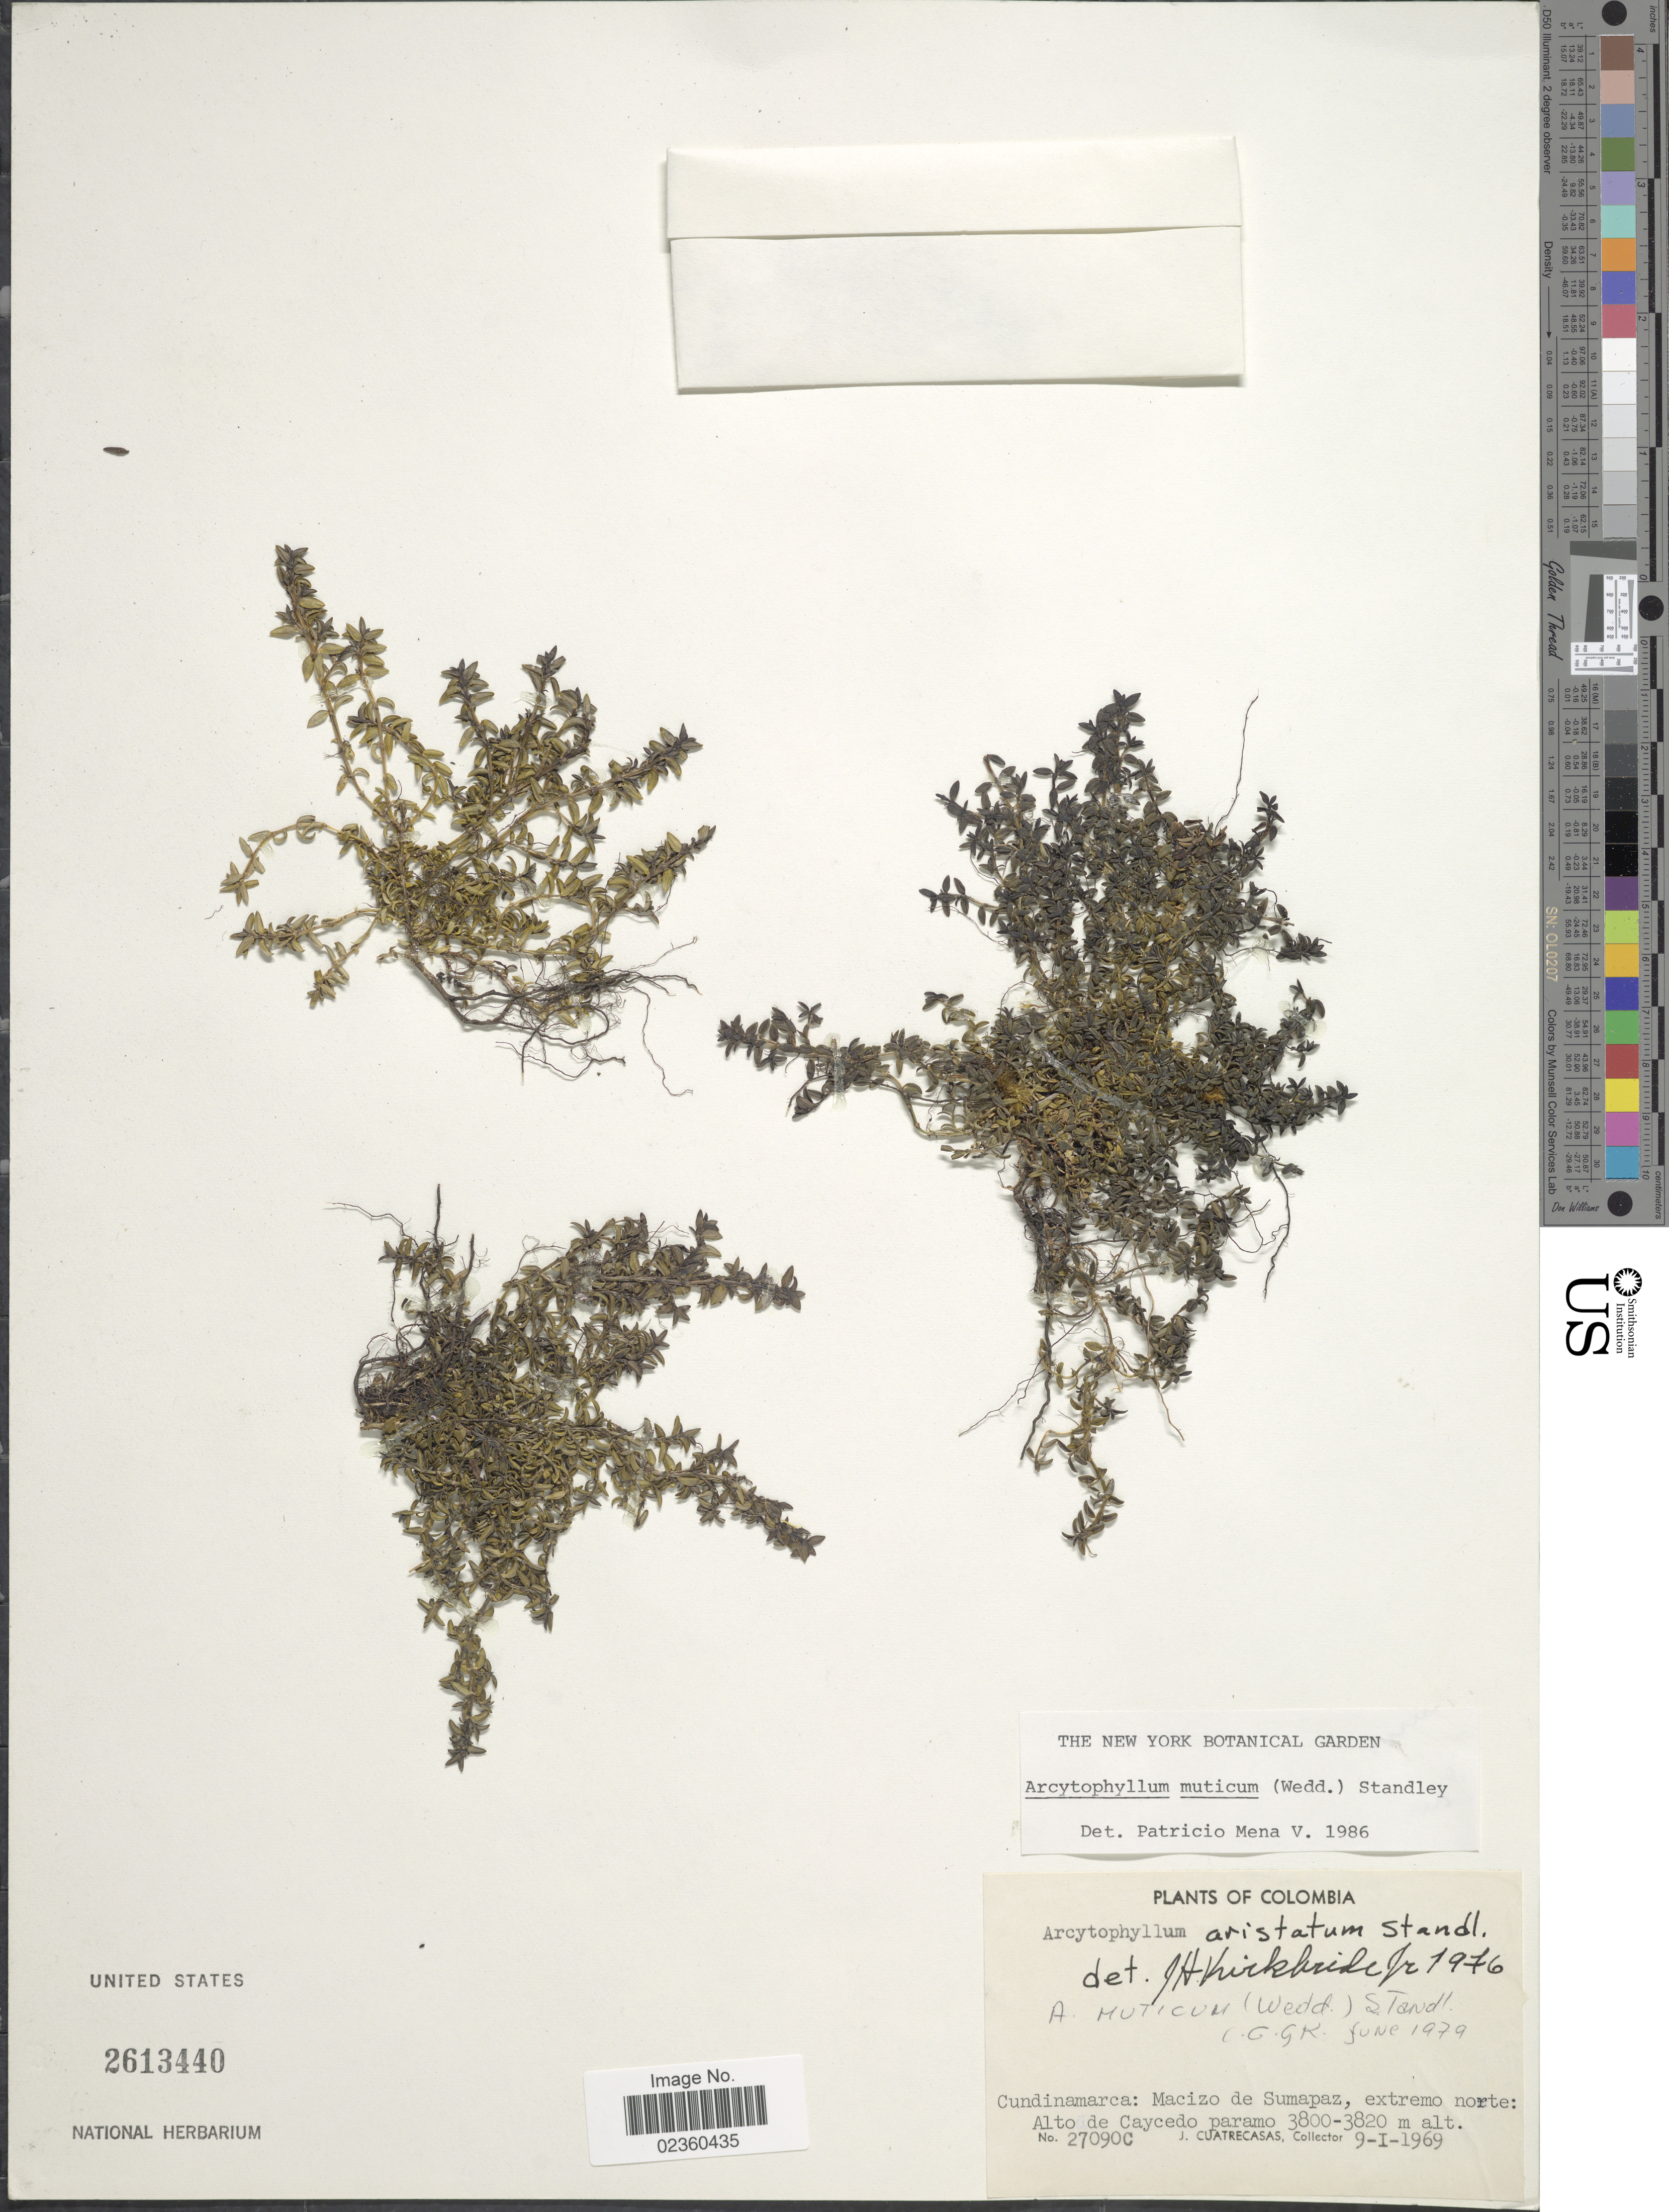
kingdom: Plantae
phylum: Tracheophyta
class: Magnoliopsida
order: Gentianales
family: Rubiaceae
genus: Arcytophyllum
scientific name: Arcytophyllum muticum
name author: (Wedd.) Standl.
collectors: J. Cuatrecasas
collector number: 27090C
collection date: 1969-01-09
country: Colombia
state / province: Cundinamarca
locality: Macizo de Sumapaz, extremo norte: Alto de Caycedo paramo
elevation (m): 3800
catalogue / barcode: US 2613440